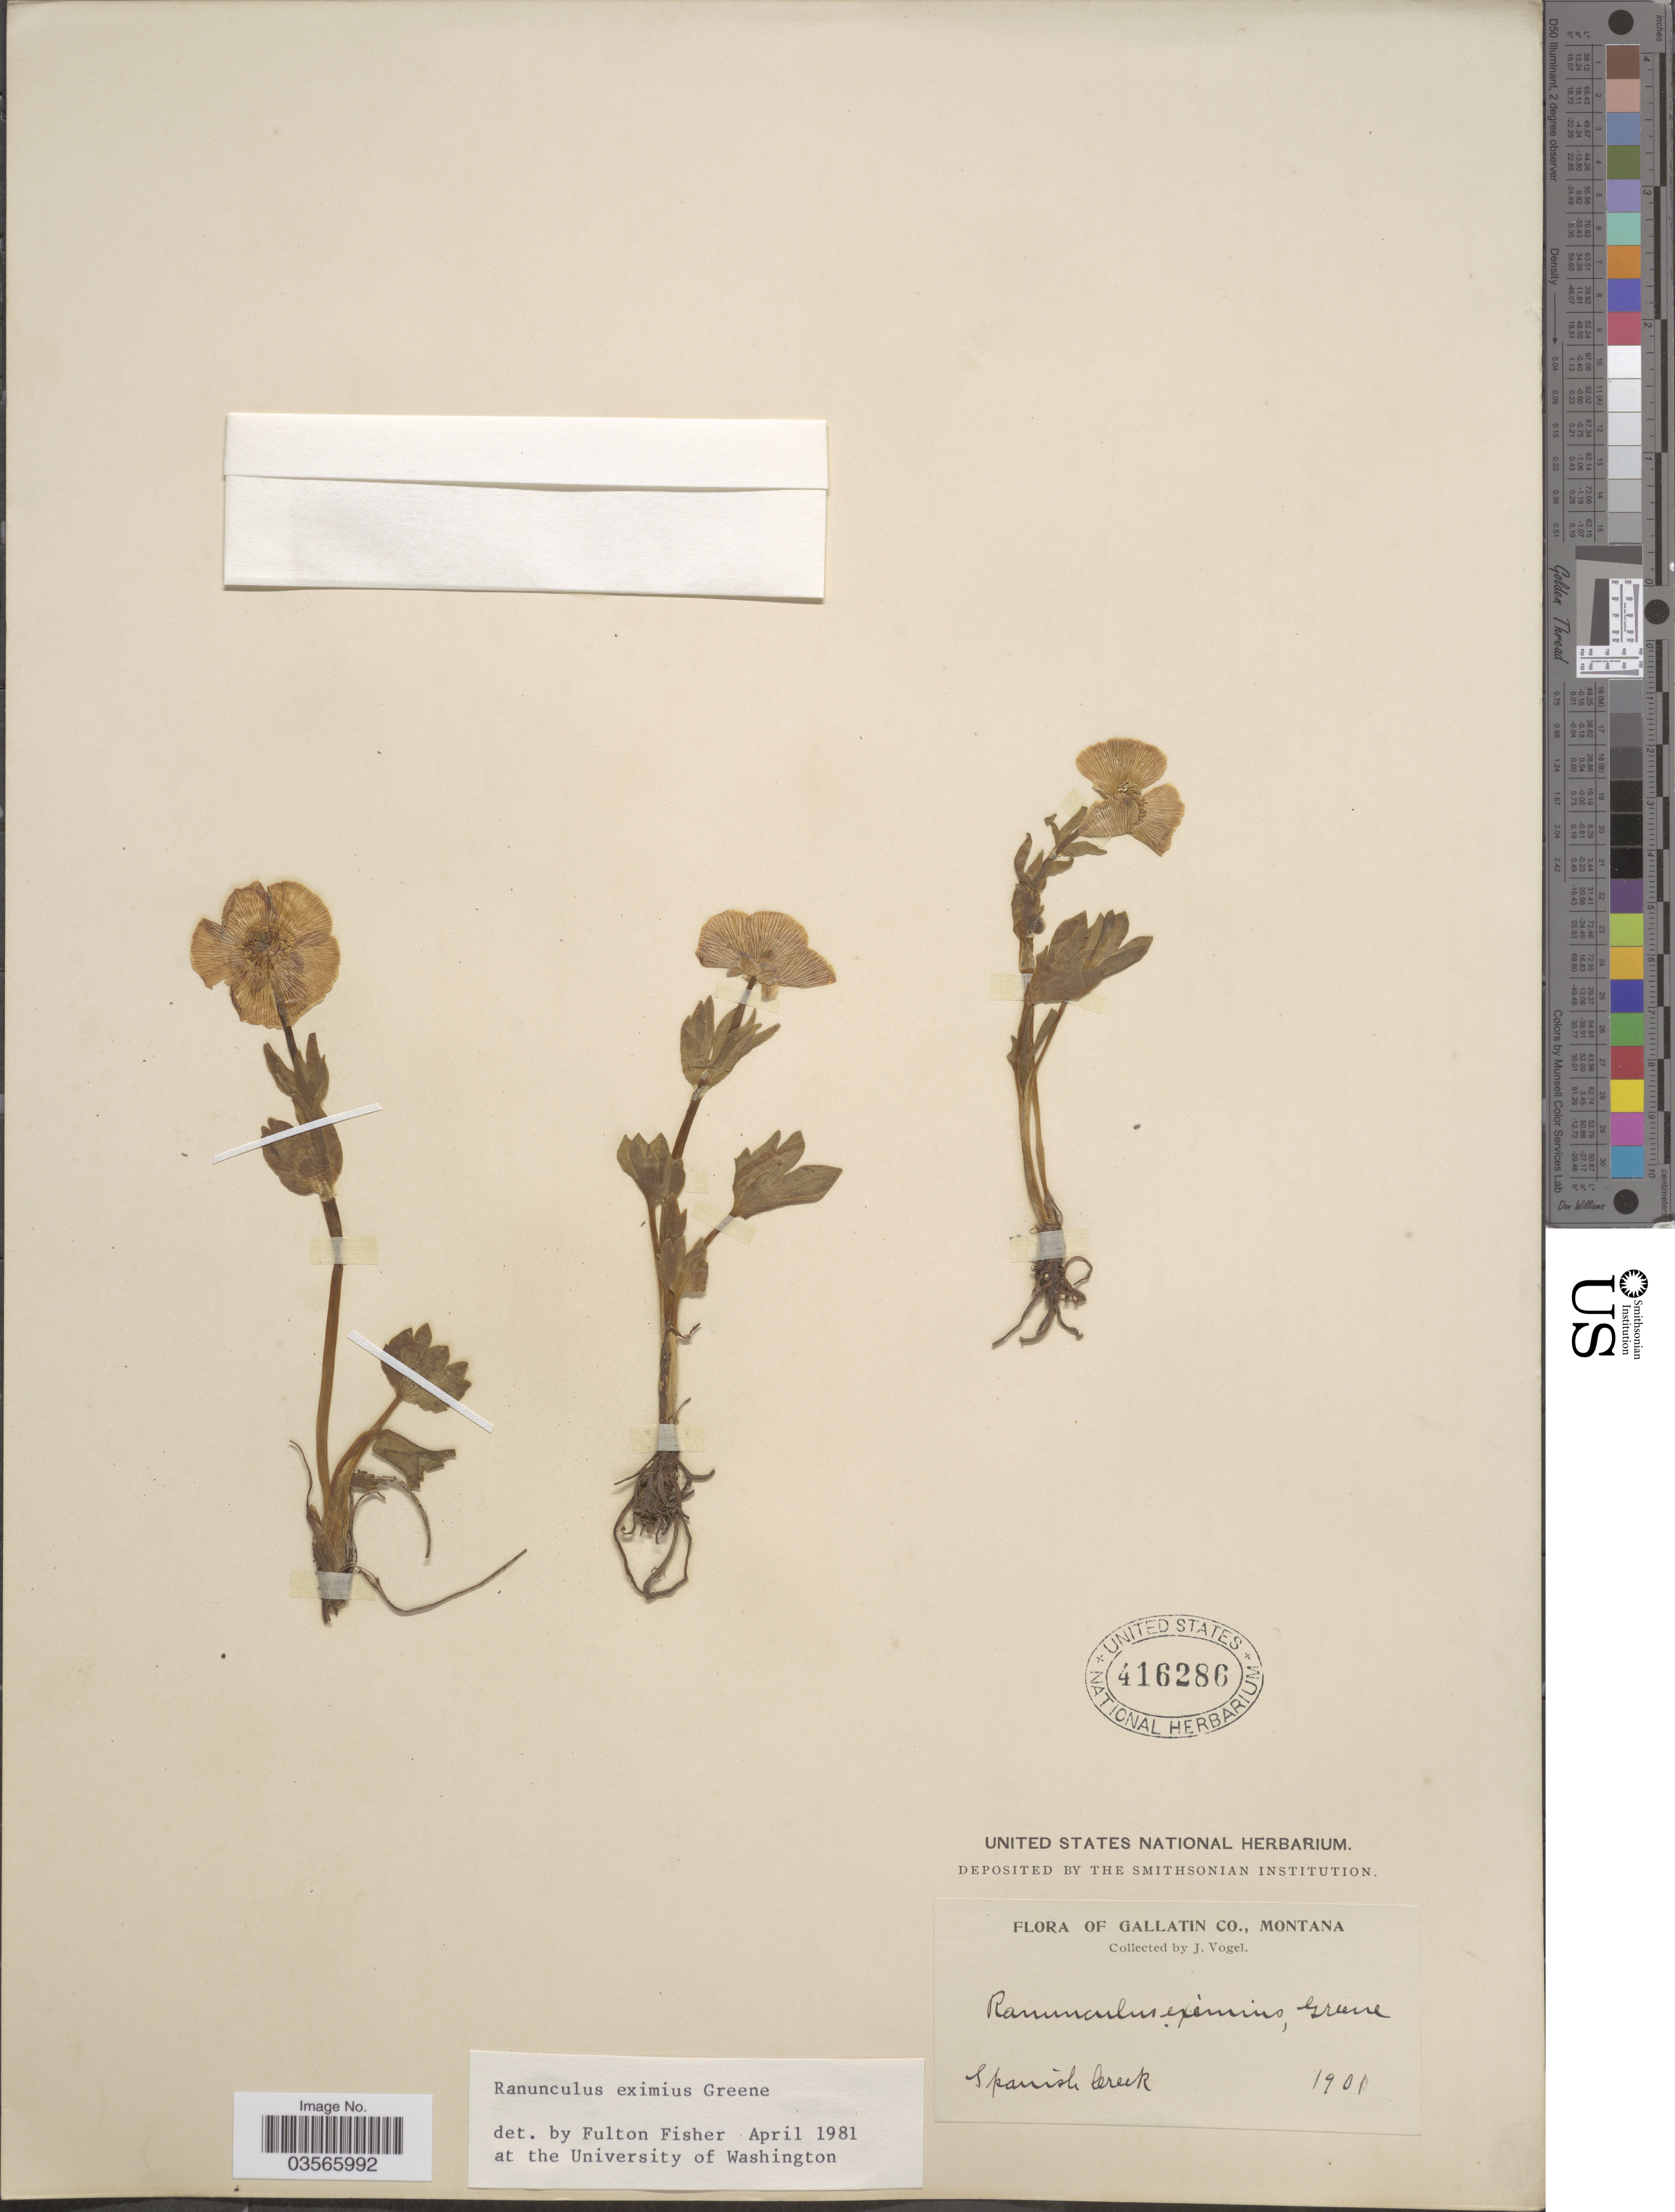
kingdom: Plantae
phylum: Tracheophyta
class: Magnoliopsida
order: Ranunculales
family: Ranunculaceae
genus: Ranunculus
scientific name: Ranunculus eximius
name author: Greene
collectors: J. Vogel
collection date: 1901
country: United States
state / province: Montana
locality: Gallatin Co. Spanish Creek.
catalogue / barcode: US 416286